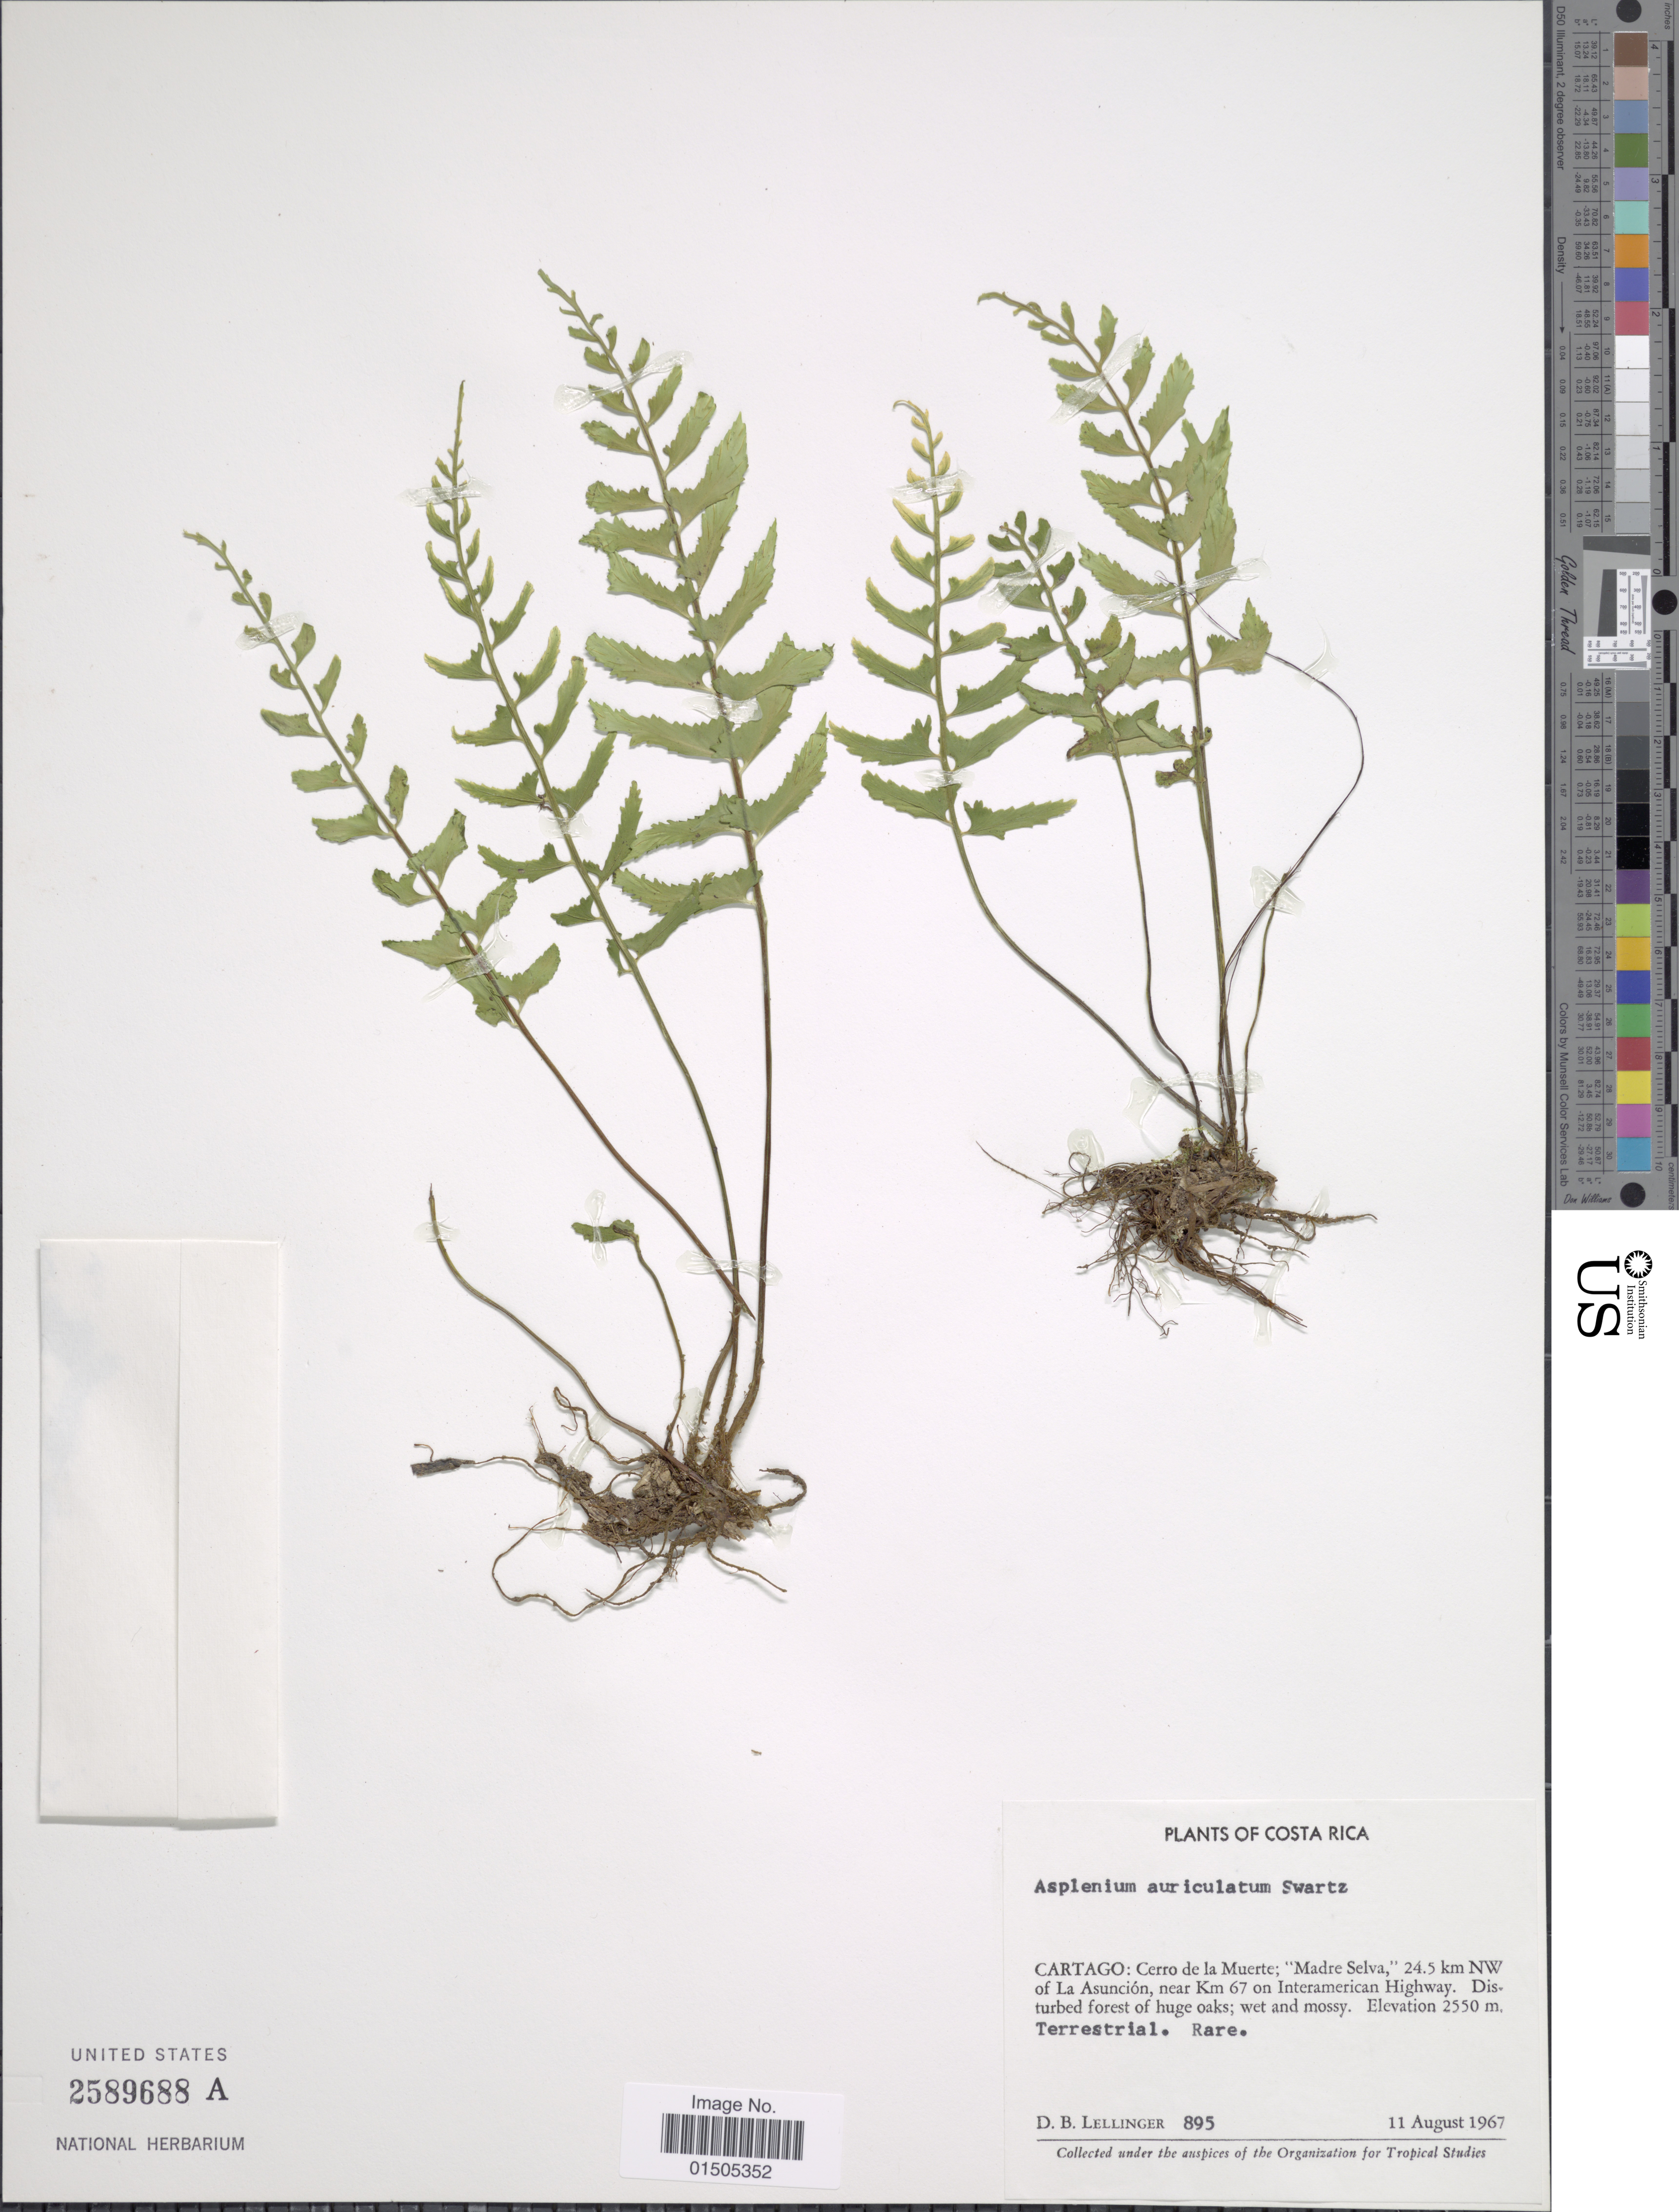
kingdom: Plantae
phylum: Tracheophyta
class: Polypodiopsida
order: Polypodiales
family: Aspleniaceae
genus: Asplenium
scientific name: Asplenium auriculatum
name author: Sw.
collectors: D. B. Lellinger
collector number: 895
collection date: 1967-08-11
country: Costa Rica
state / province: Cartago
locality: Cerro de la Muerte; "Madre Selva", 24.5 km NW of La Asunción, near Km 67 on Interamerican Highway.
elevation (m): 2550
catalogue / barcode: US 2589688A